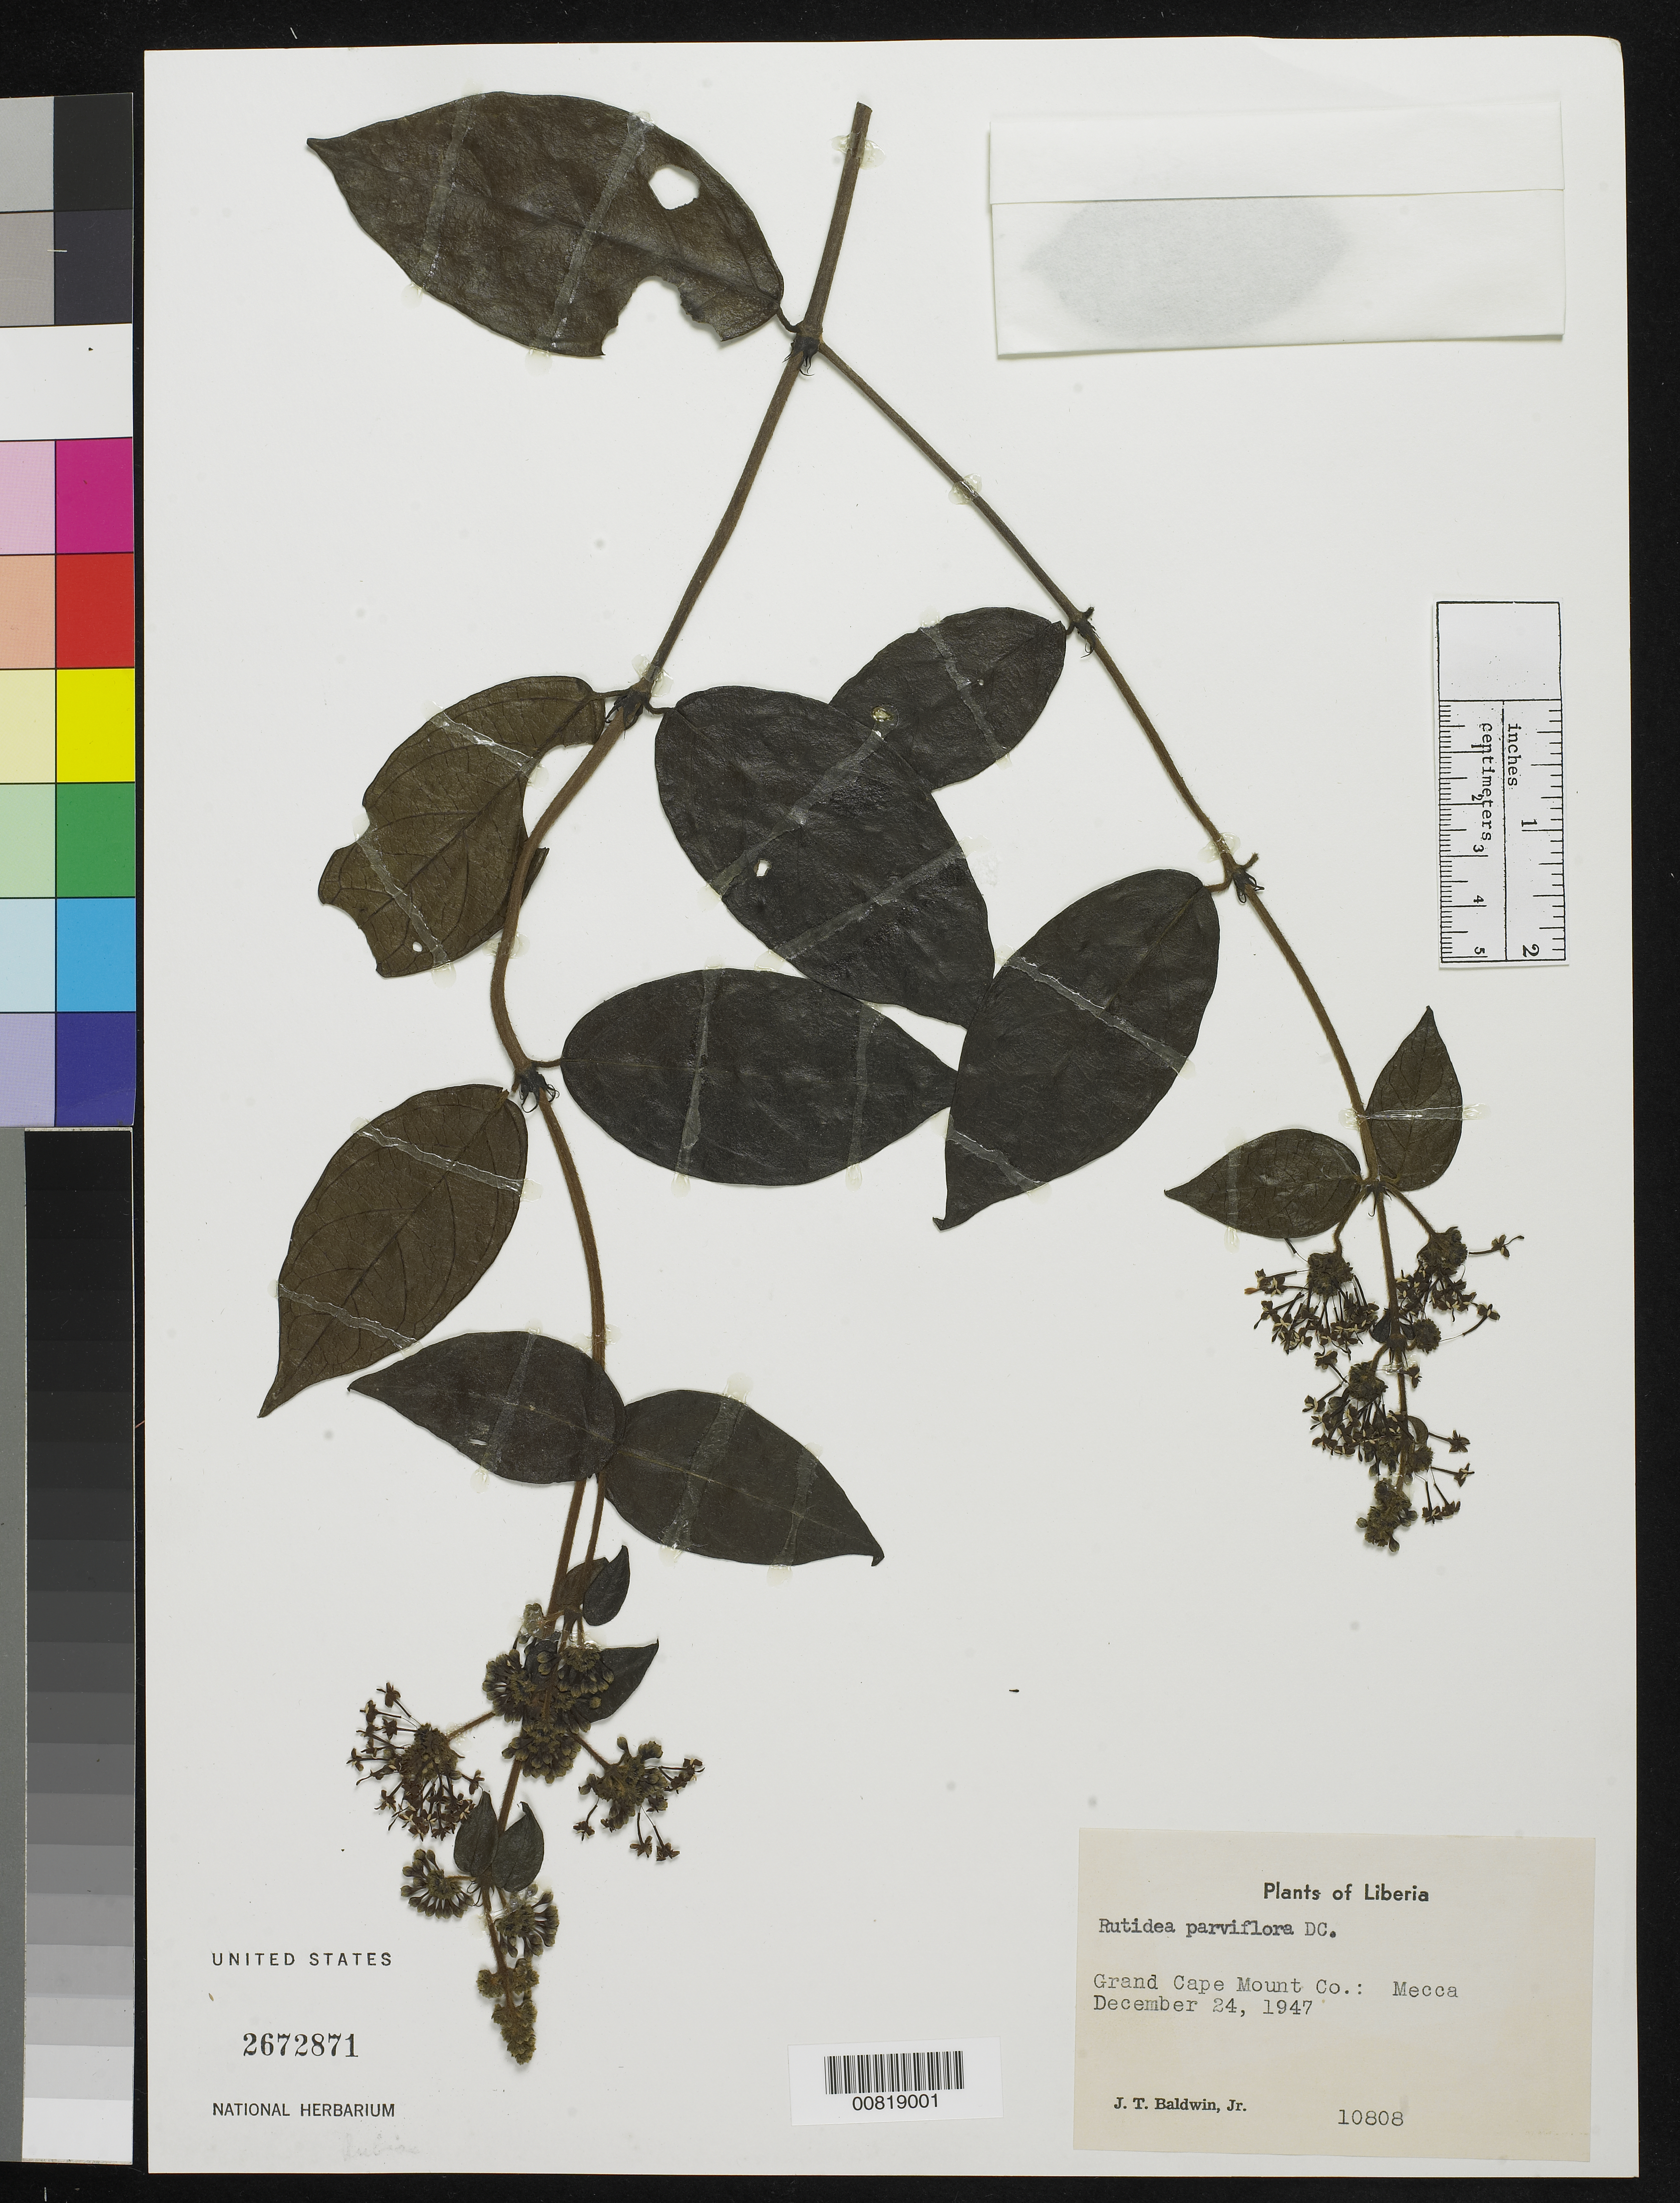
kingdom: Plantae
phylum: Tracheophyta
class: Magnoliopsida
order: Gentianales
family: Rubiaceae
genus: Rutidea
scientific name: Rutidea parviflora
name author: DC.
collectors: J. T. Baldwin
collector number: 10808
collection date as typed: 24 Dec 1947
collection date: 1947-12-24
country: Liberia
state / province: Grand Cape Mount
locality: Mecca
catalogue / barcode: US 2672871